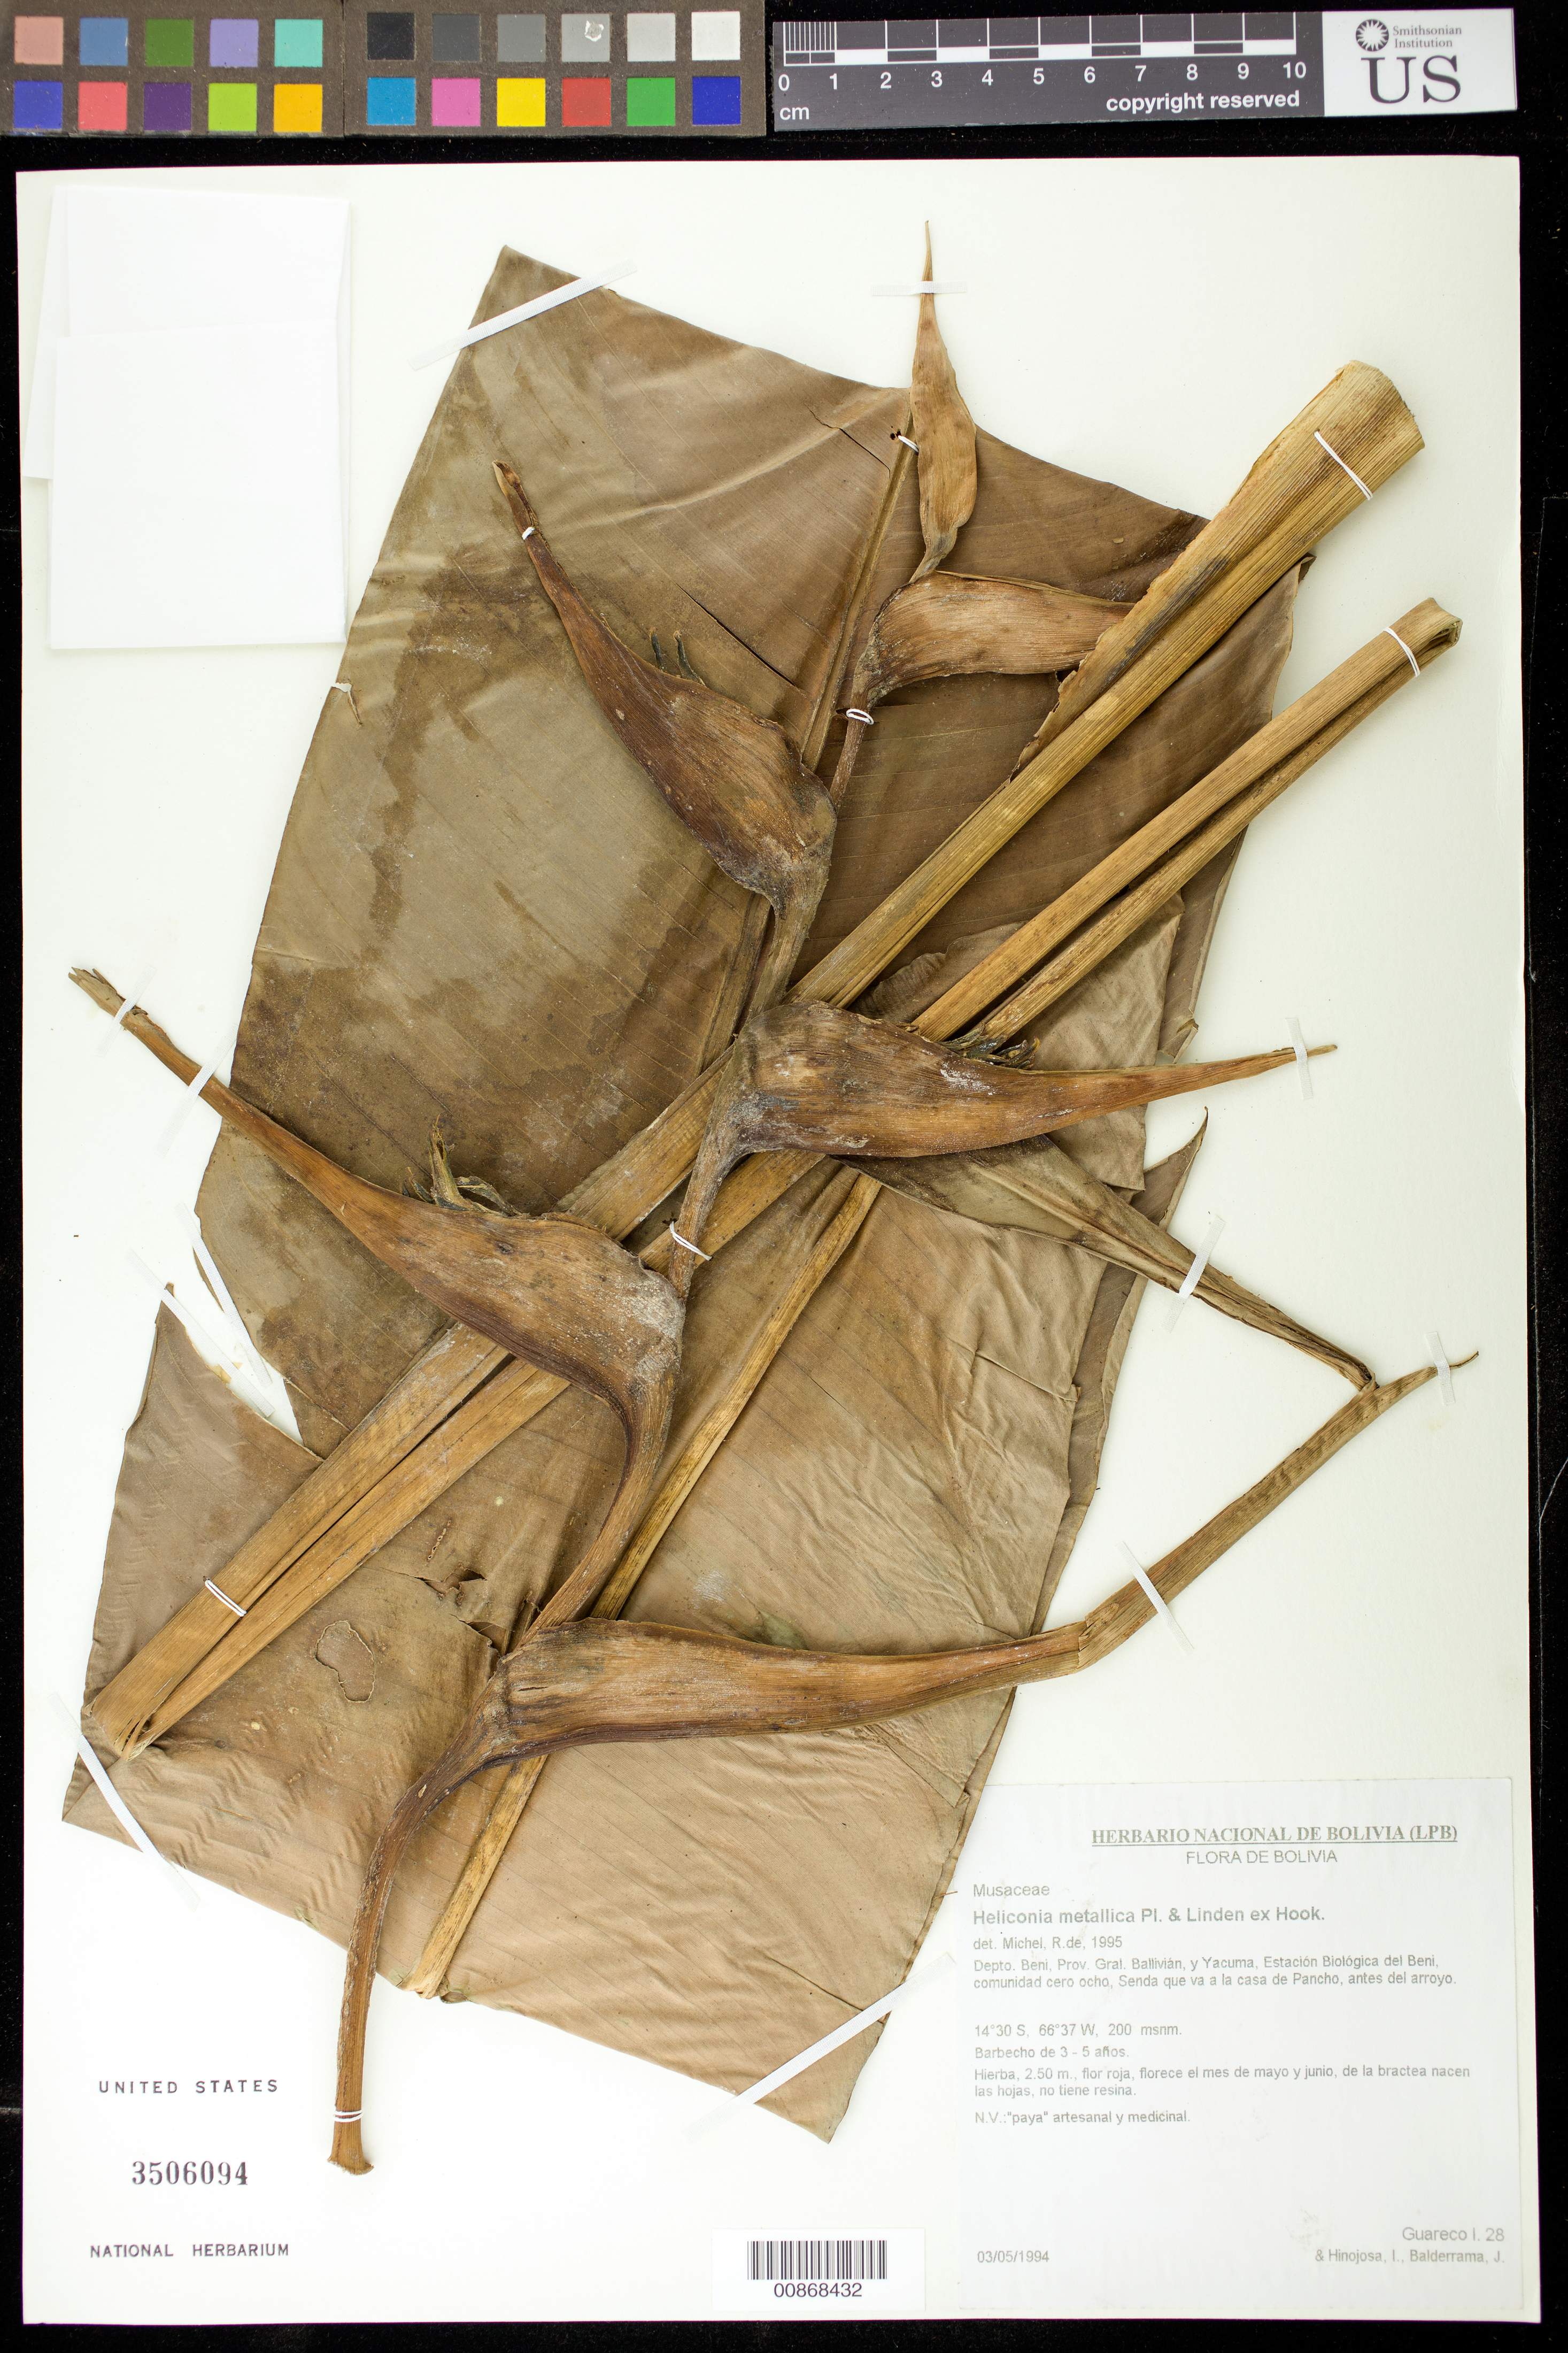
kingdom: Plantae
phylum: Tracheophyta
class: Liliopsida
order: Zingiberales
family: Heliconiaceae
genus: Heliconia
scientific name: Heliconia metallica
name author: Planch. & Linden ex Hook.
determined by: Michel, R. de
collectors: I. Guareco, I. Hinojosa & J. Balderrama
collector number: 28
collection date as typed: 03 May 1994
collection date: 1994-05-03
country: Bolivia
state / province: Beni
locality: Prov. Gral. Ballivian y Yacuma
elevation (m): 200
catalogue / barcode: US 3506094